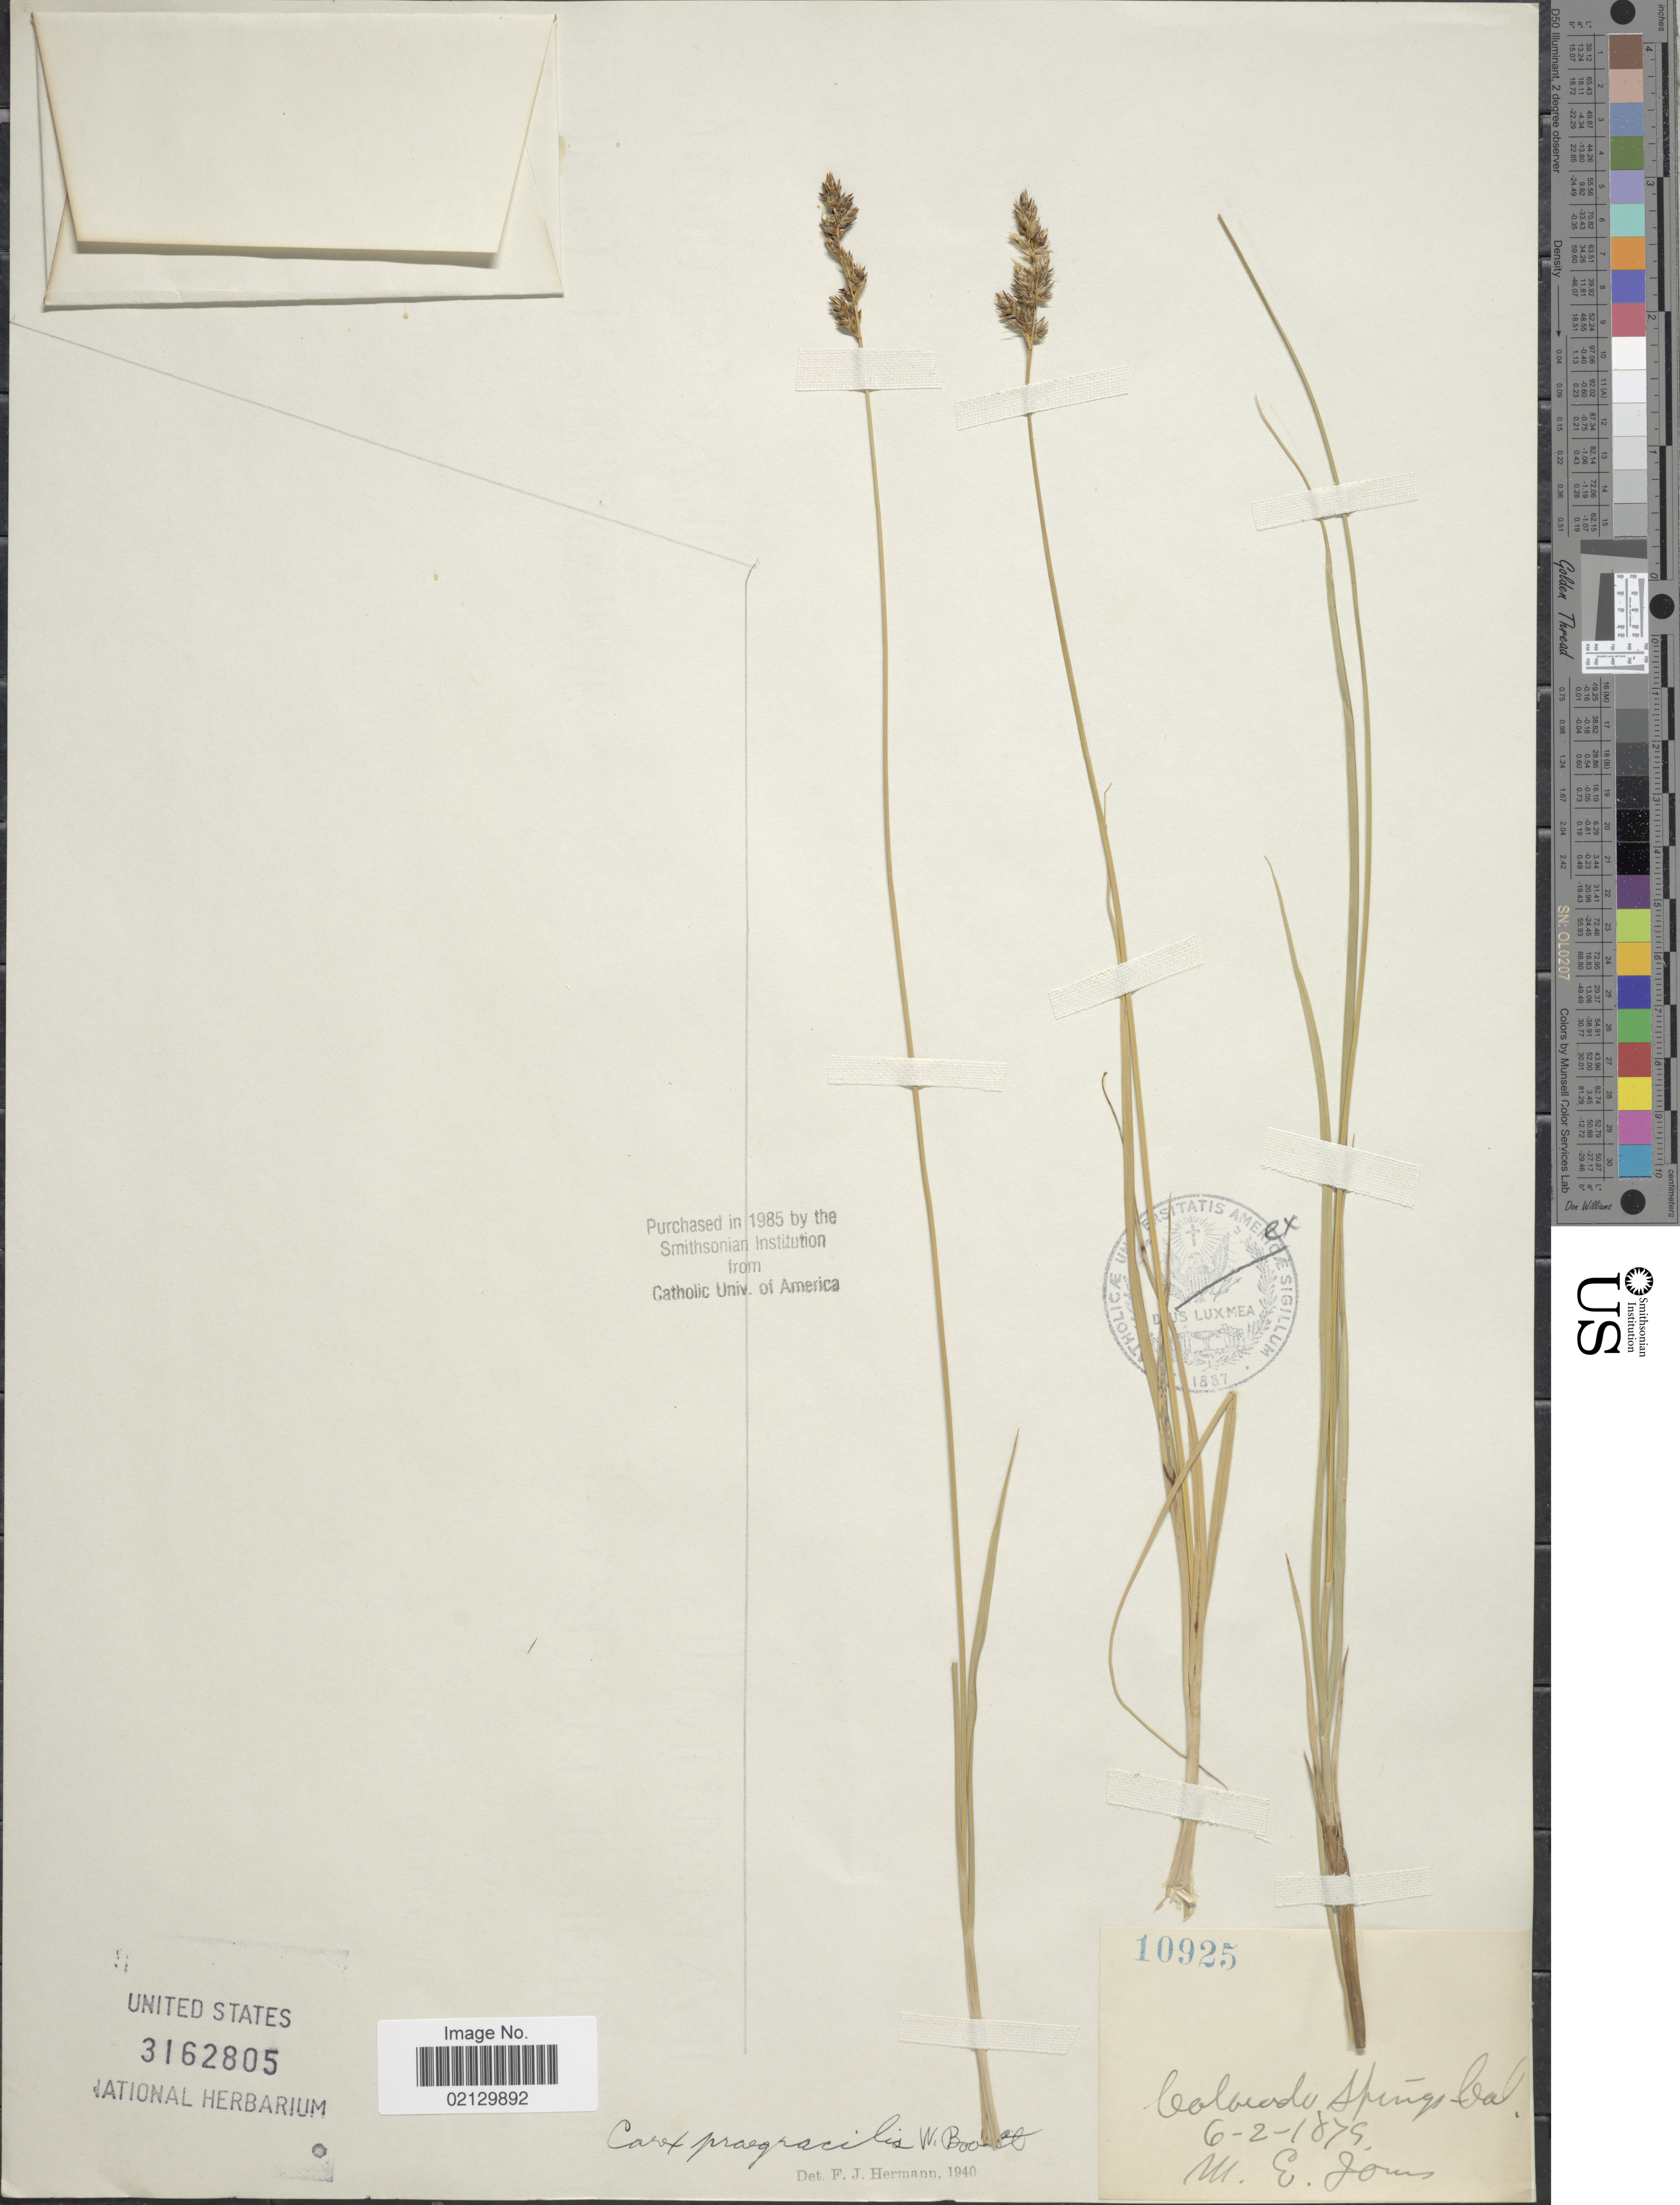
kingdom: Plantae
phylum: Tracheophyta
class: Liliopsida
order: Poales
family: Cyperaceae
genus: Carex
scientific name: Carex praegracilis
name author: W. Boott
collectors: M. E. Jones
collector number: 10925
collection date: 1879-06-02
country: United States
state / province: Colorado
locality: Colorado Springs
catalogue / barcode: US 3162805